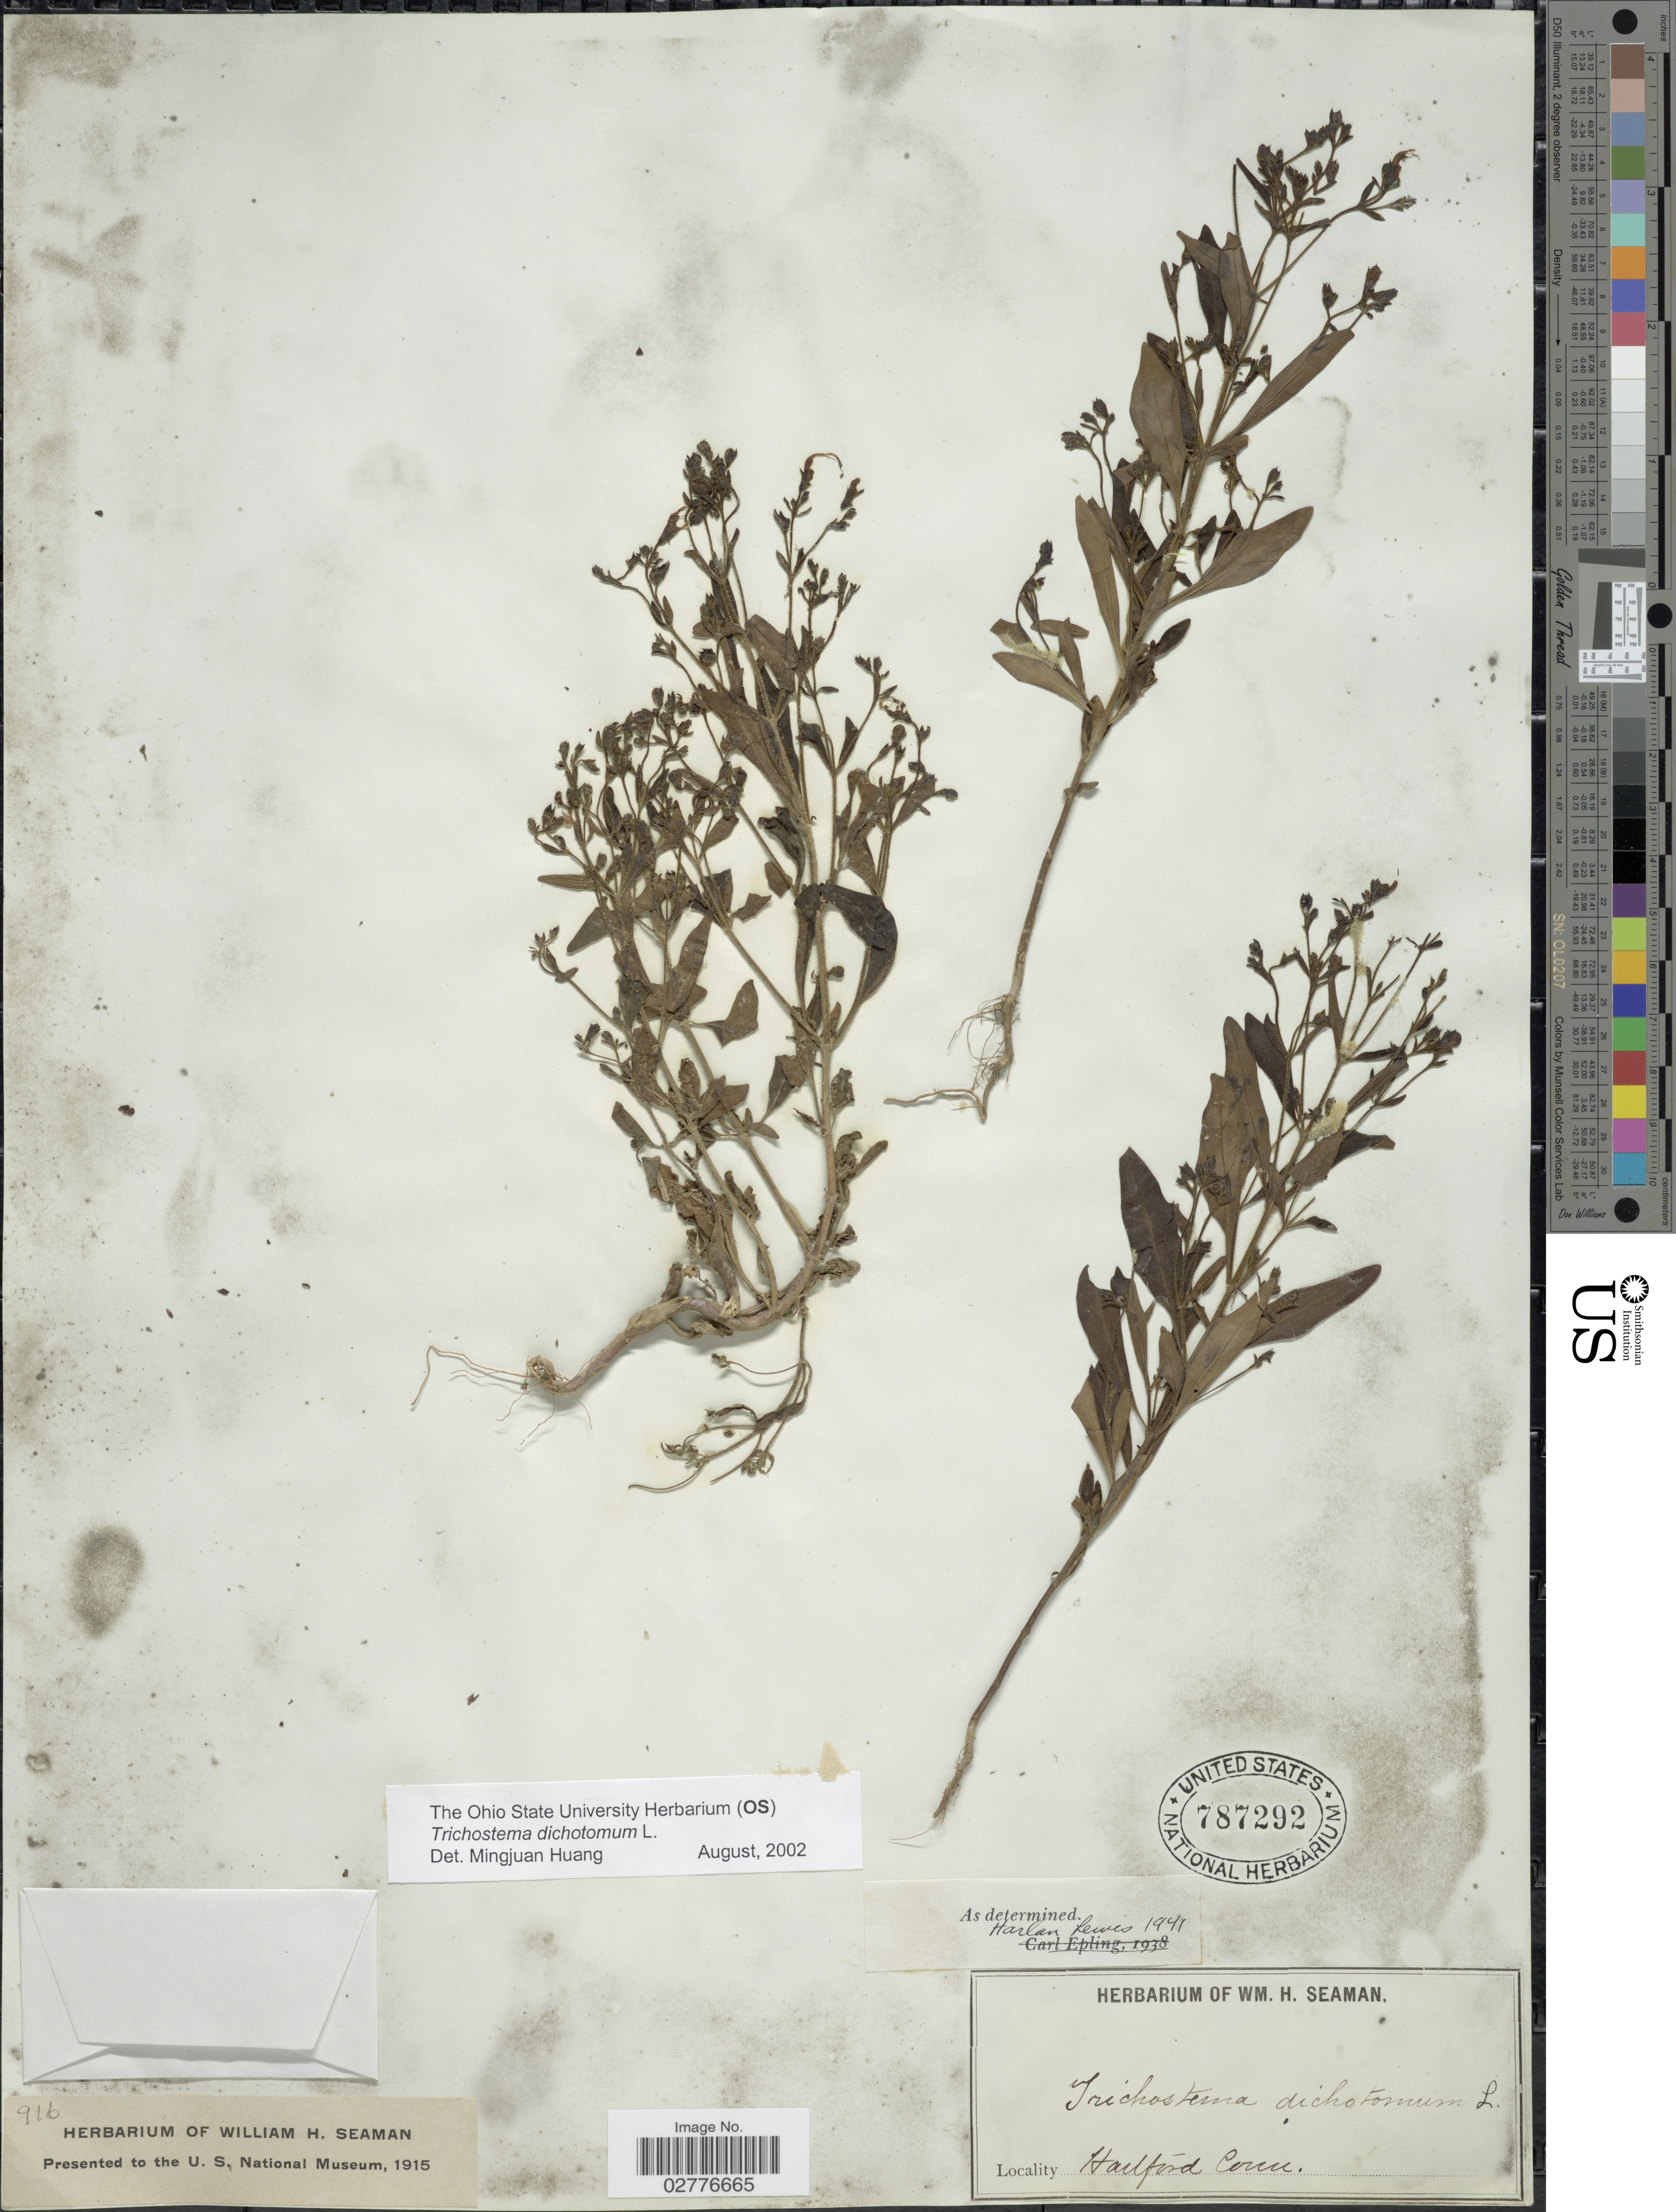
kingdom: Plantae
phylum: Tracheophyta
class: Magnoliopsida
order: Lamiales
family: Lamiaceae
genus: Trichostema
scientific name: Trichostema dichotomum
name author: L.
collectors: Ex herb. W. H. Seaman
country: United States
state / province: Connecticut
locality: Hartford.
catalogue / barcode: US 787292